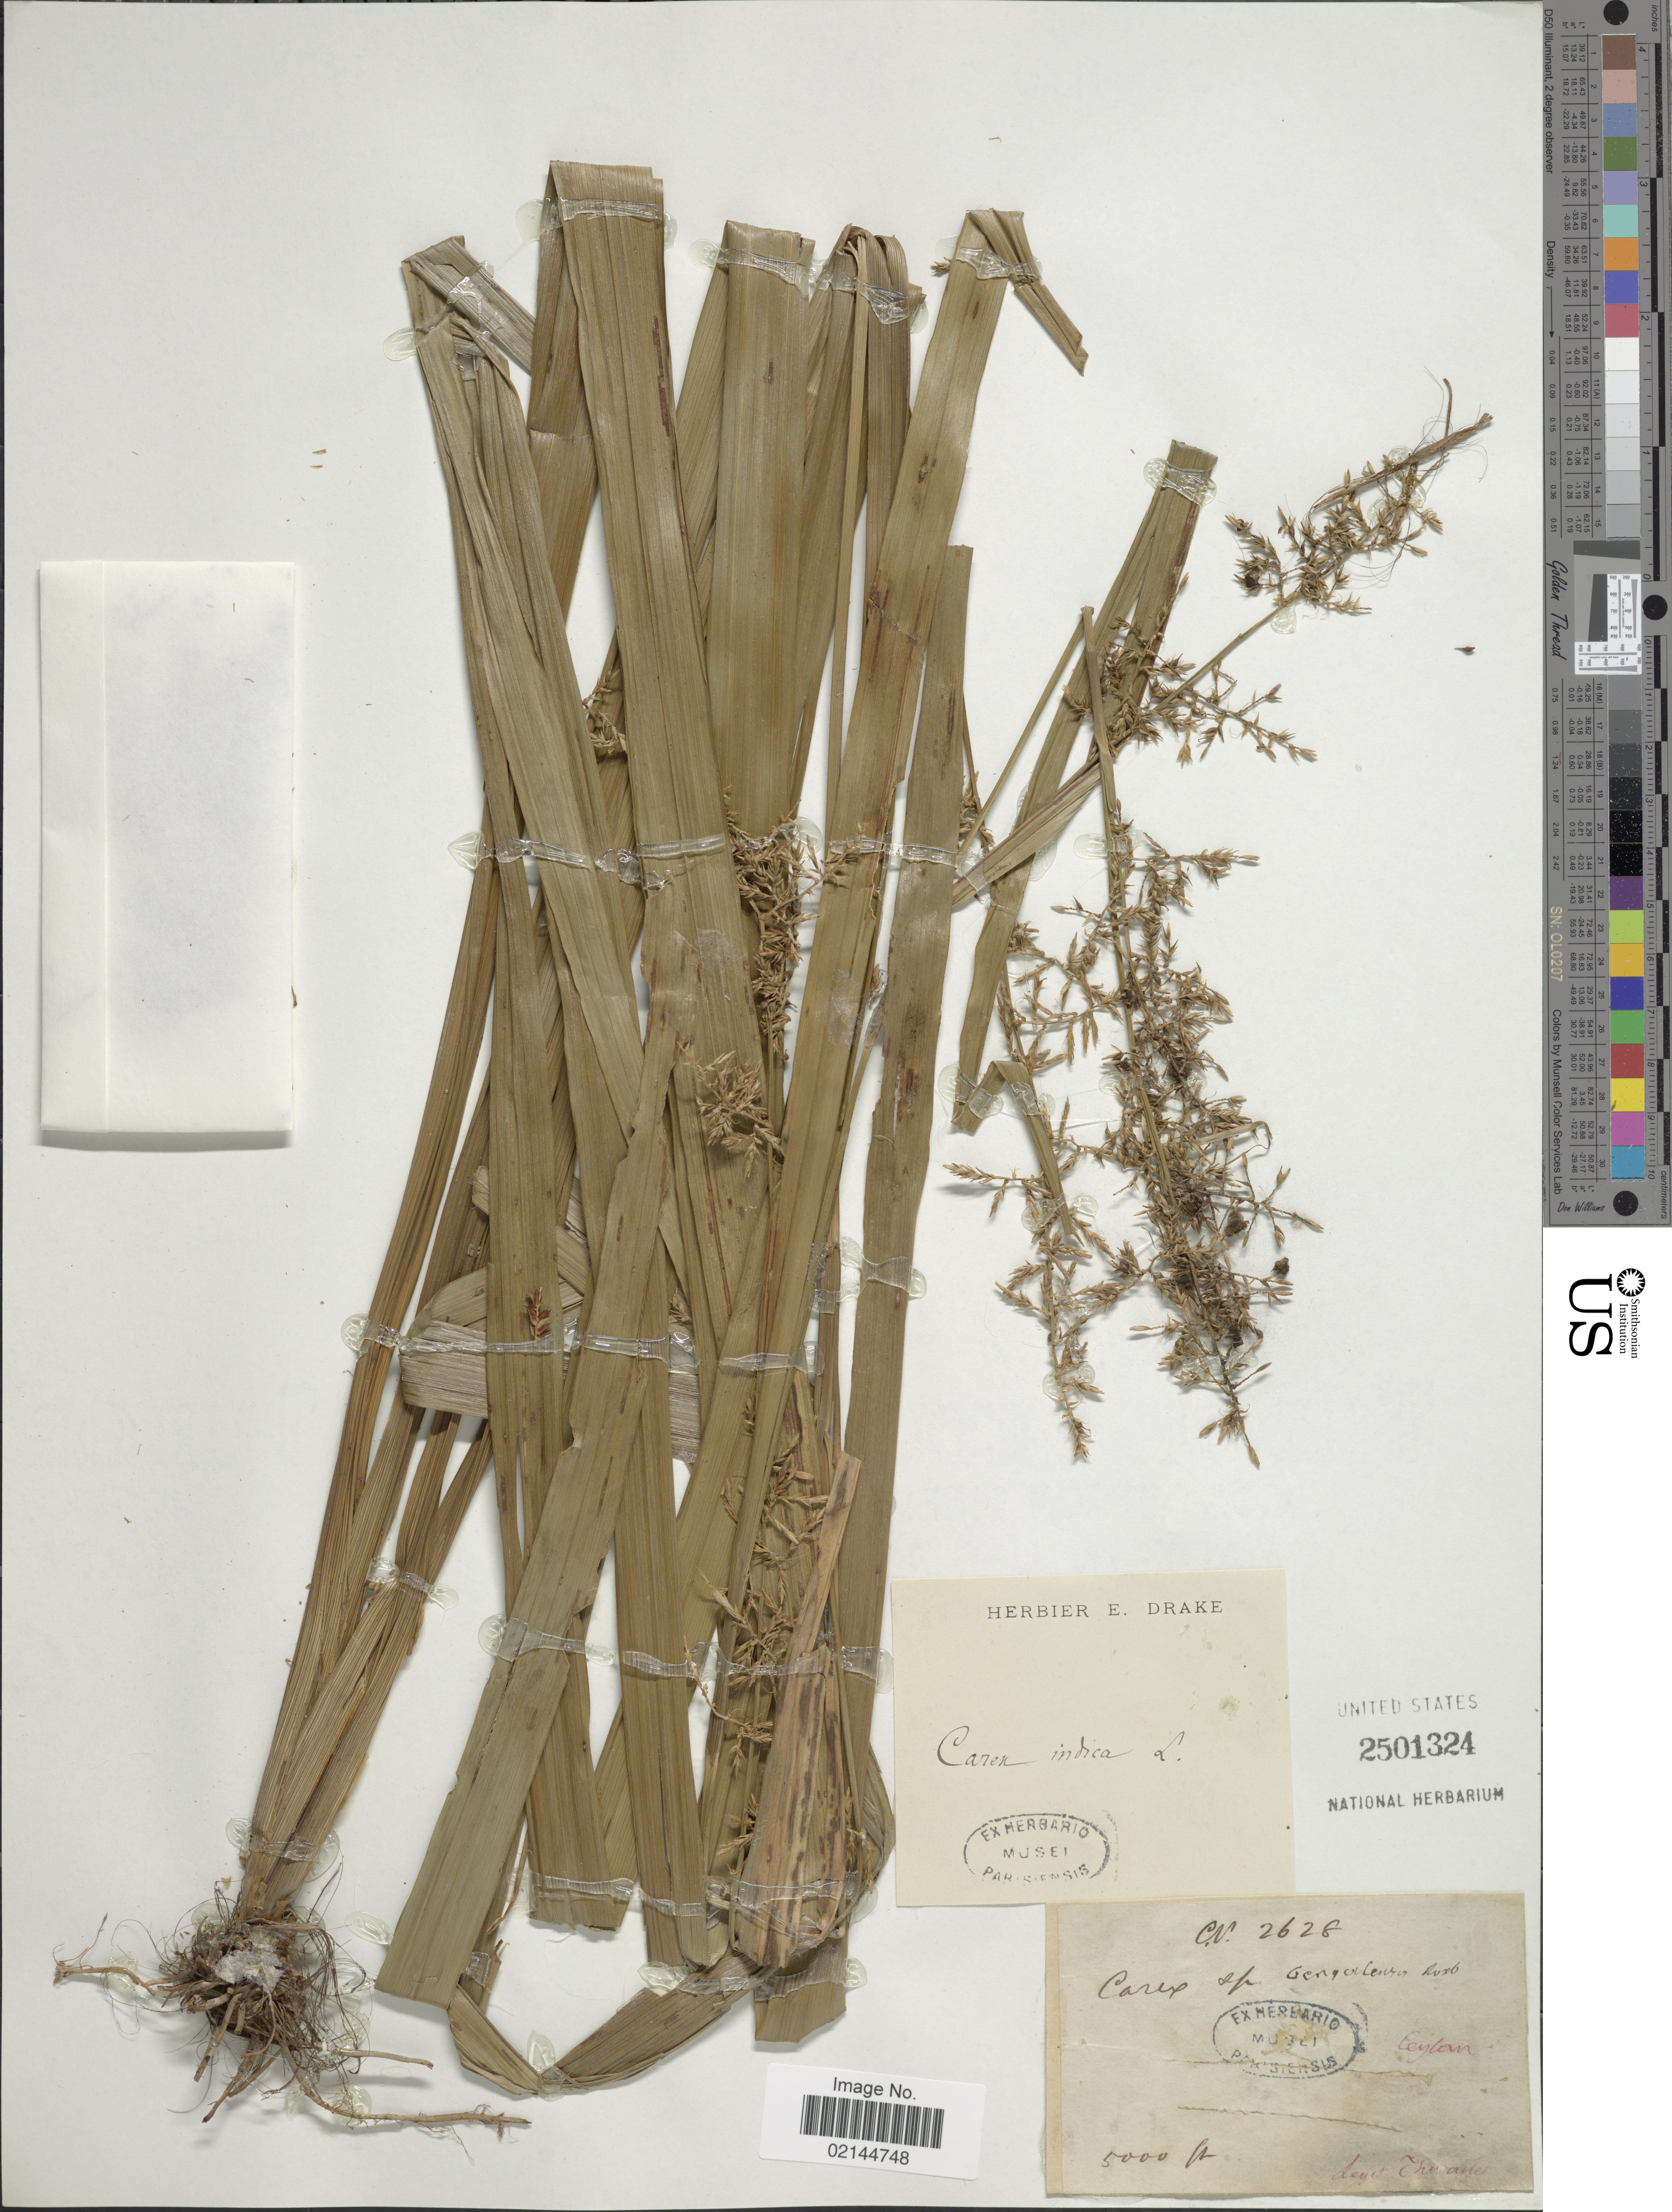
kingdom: Plantae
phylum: Tracheophyta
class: Liliopsida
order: Poales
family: Cyperaceae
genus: Carex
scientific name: Carex indica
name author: L.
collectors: Thwaites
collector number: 2628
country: Sri Lanka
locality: Ceylon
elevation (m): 1524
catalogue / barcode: US 2501324